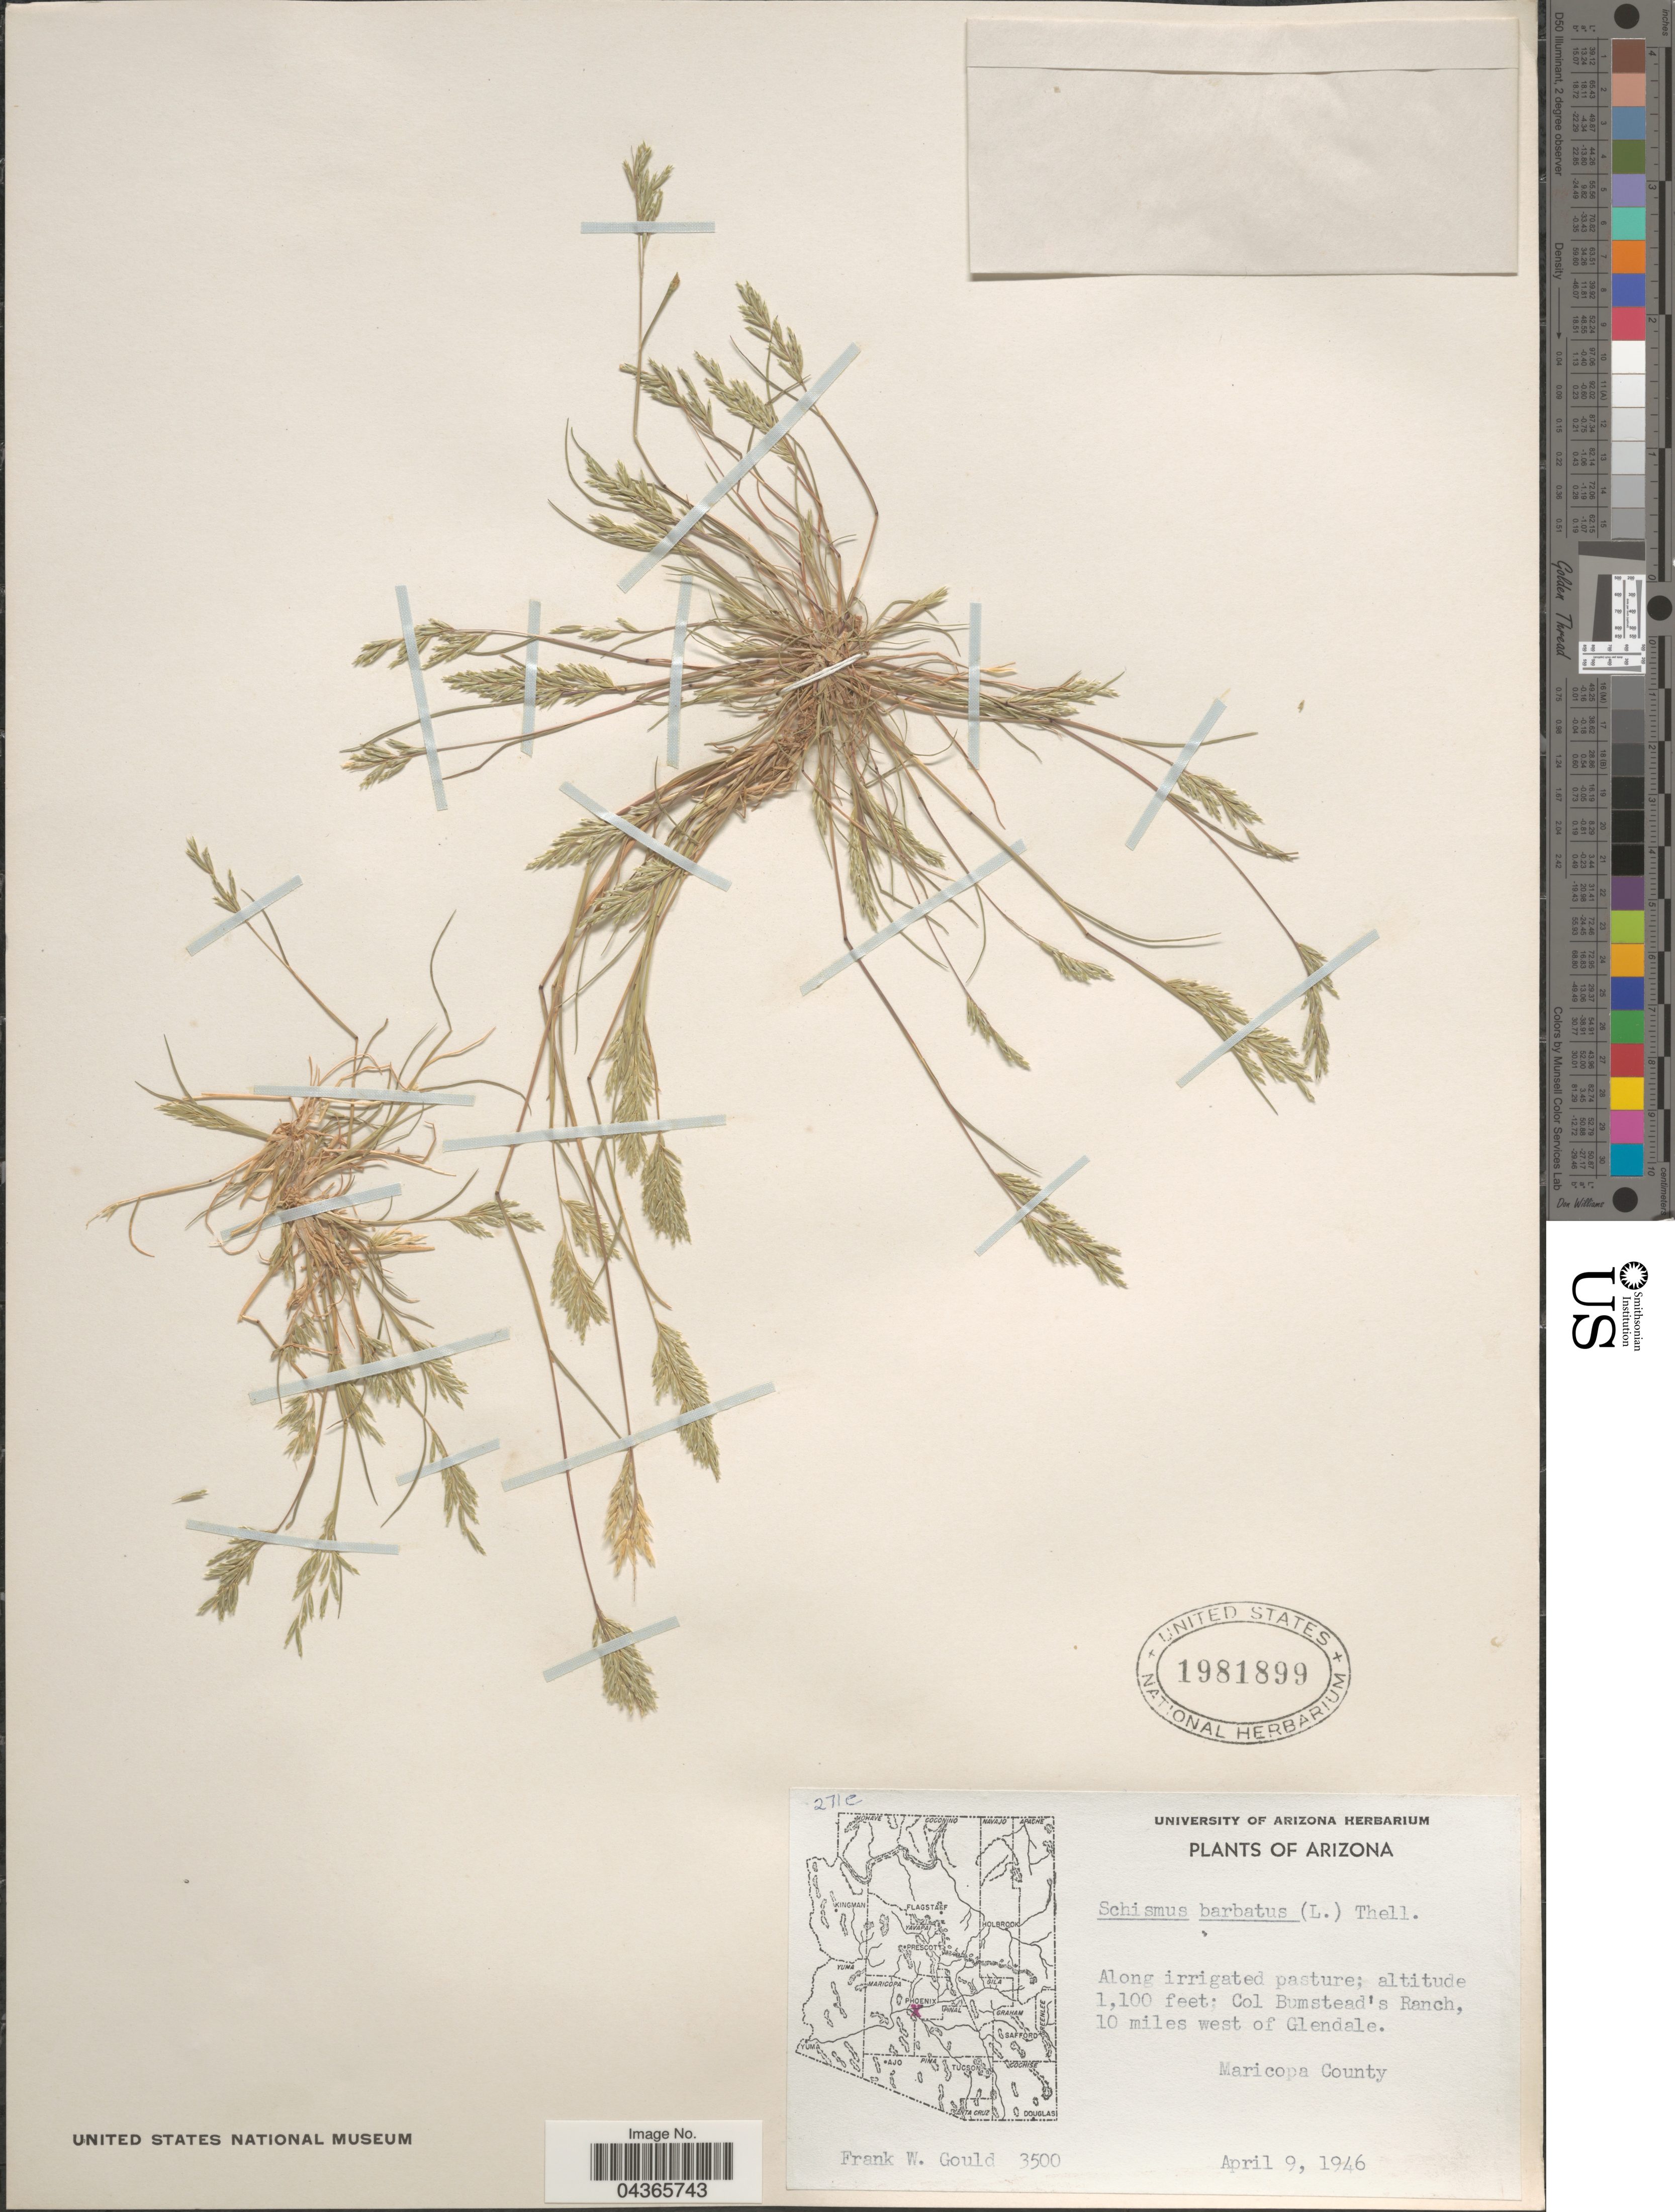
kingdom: Plantae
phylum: Tracheophyta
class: Liliopsida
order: Poales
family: Poaceae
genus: Schismus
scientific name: Schismus barbatus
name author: (L.) Thell.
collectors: F. W. Gould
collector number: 3500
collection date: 1946-04-09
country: United States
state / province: Arizona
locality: Col Bumstead's Ranch, 10 miles west of Glendale. Maricopa County.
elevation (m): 335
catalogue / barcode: US 1981899